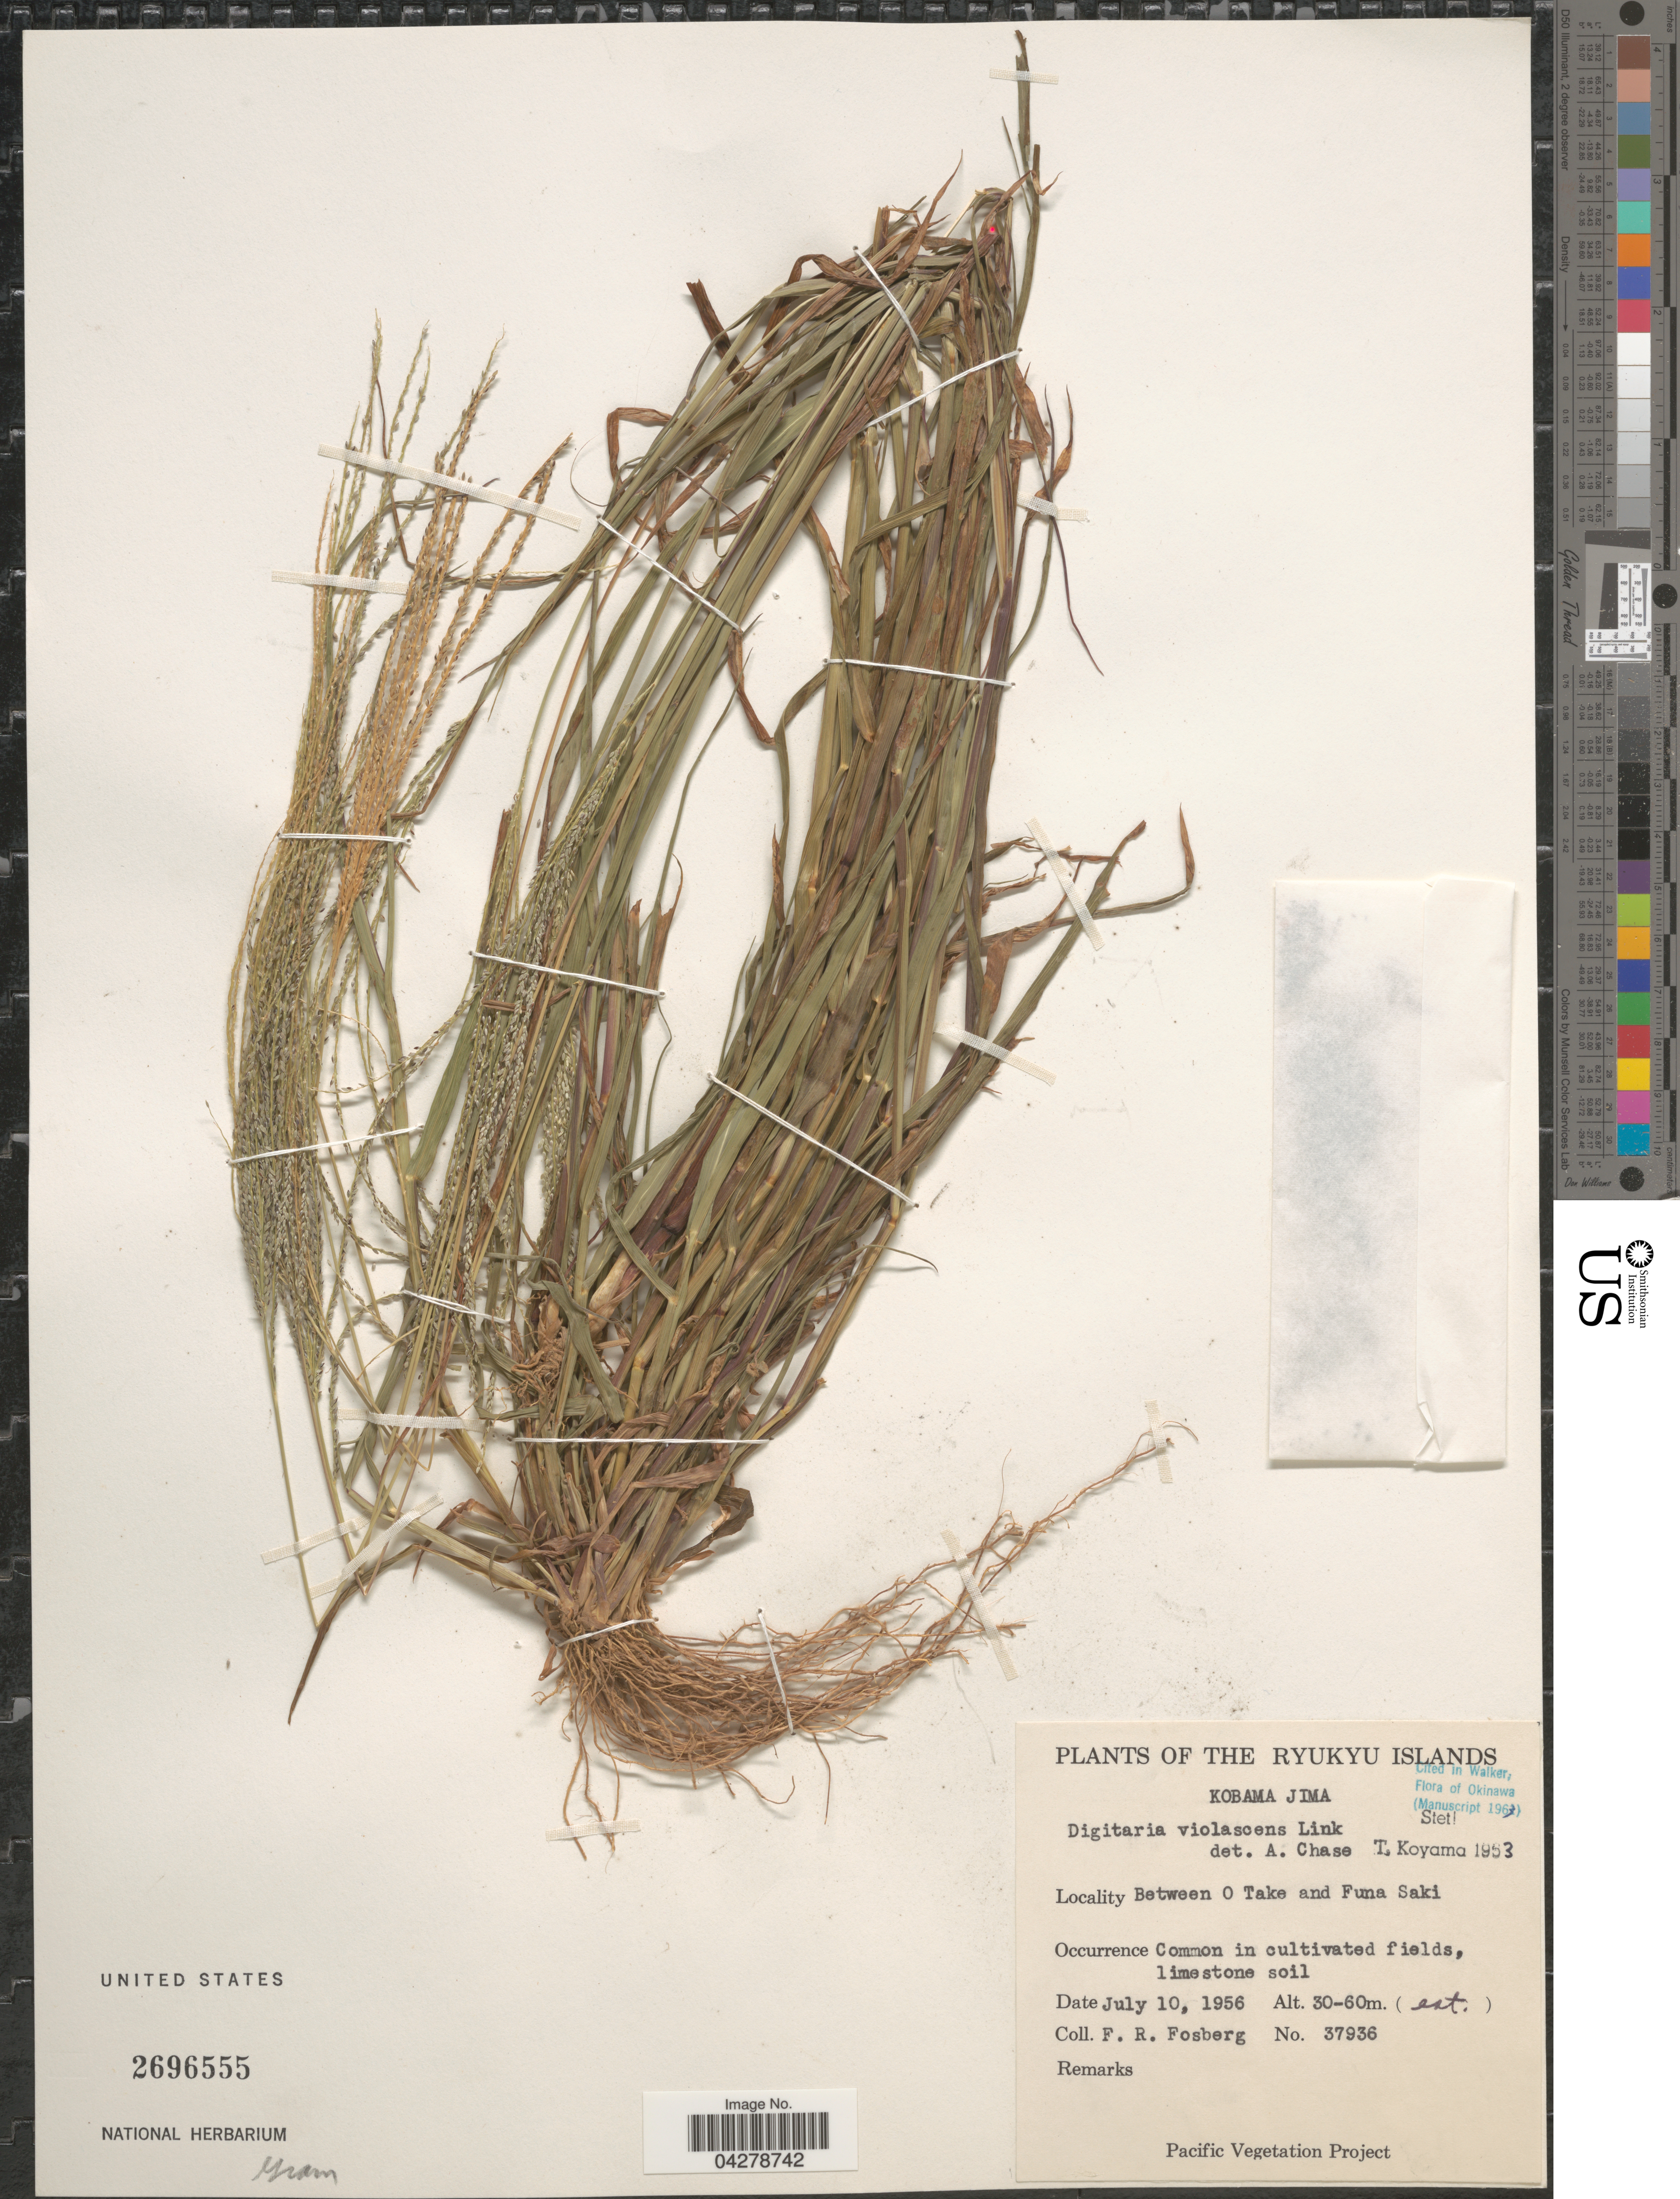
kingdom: Plantae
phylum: Tracheophyta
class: Liliopsida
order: Poales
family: Poaceae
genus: Digitaria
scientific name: Digitaria violascens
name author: Link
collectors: F. R. Fosberg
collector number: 37936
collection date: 1956-07-10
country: Japan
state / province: Okinawa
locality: Ryukyu Islands. Kobama Jima. Between O Take and Funa Saki.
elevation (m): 30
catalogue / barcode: US 2696555